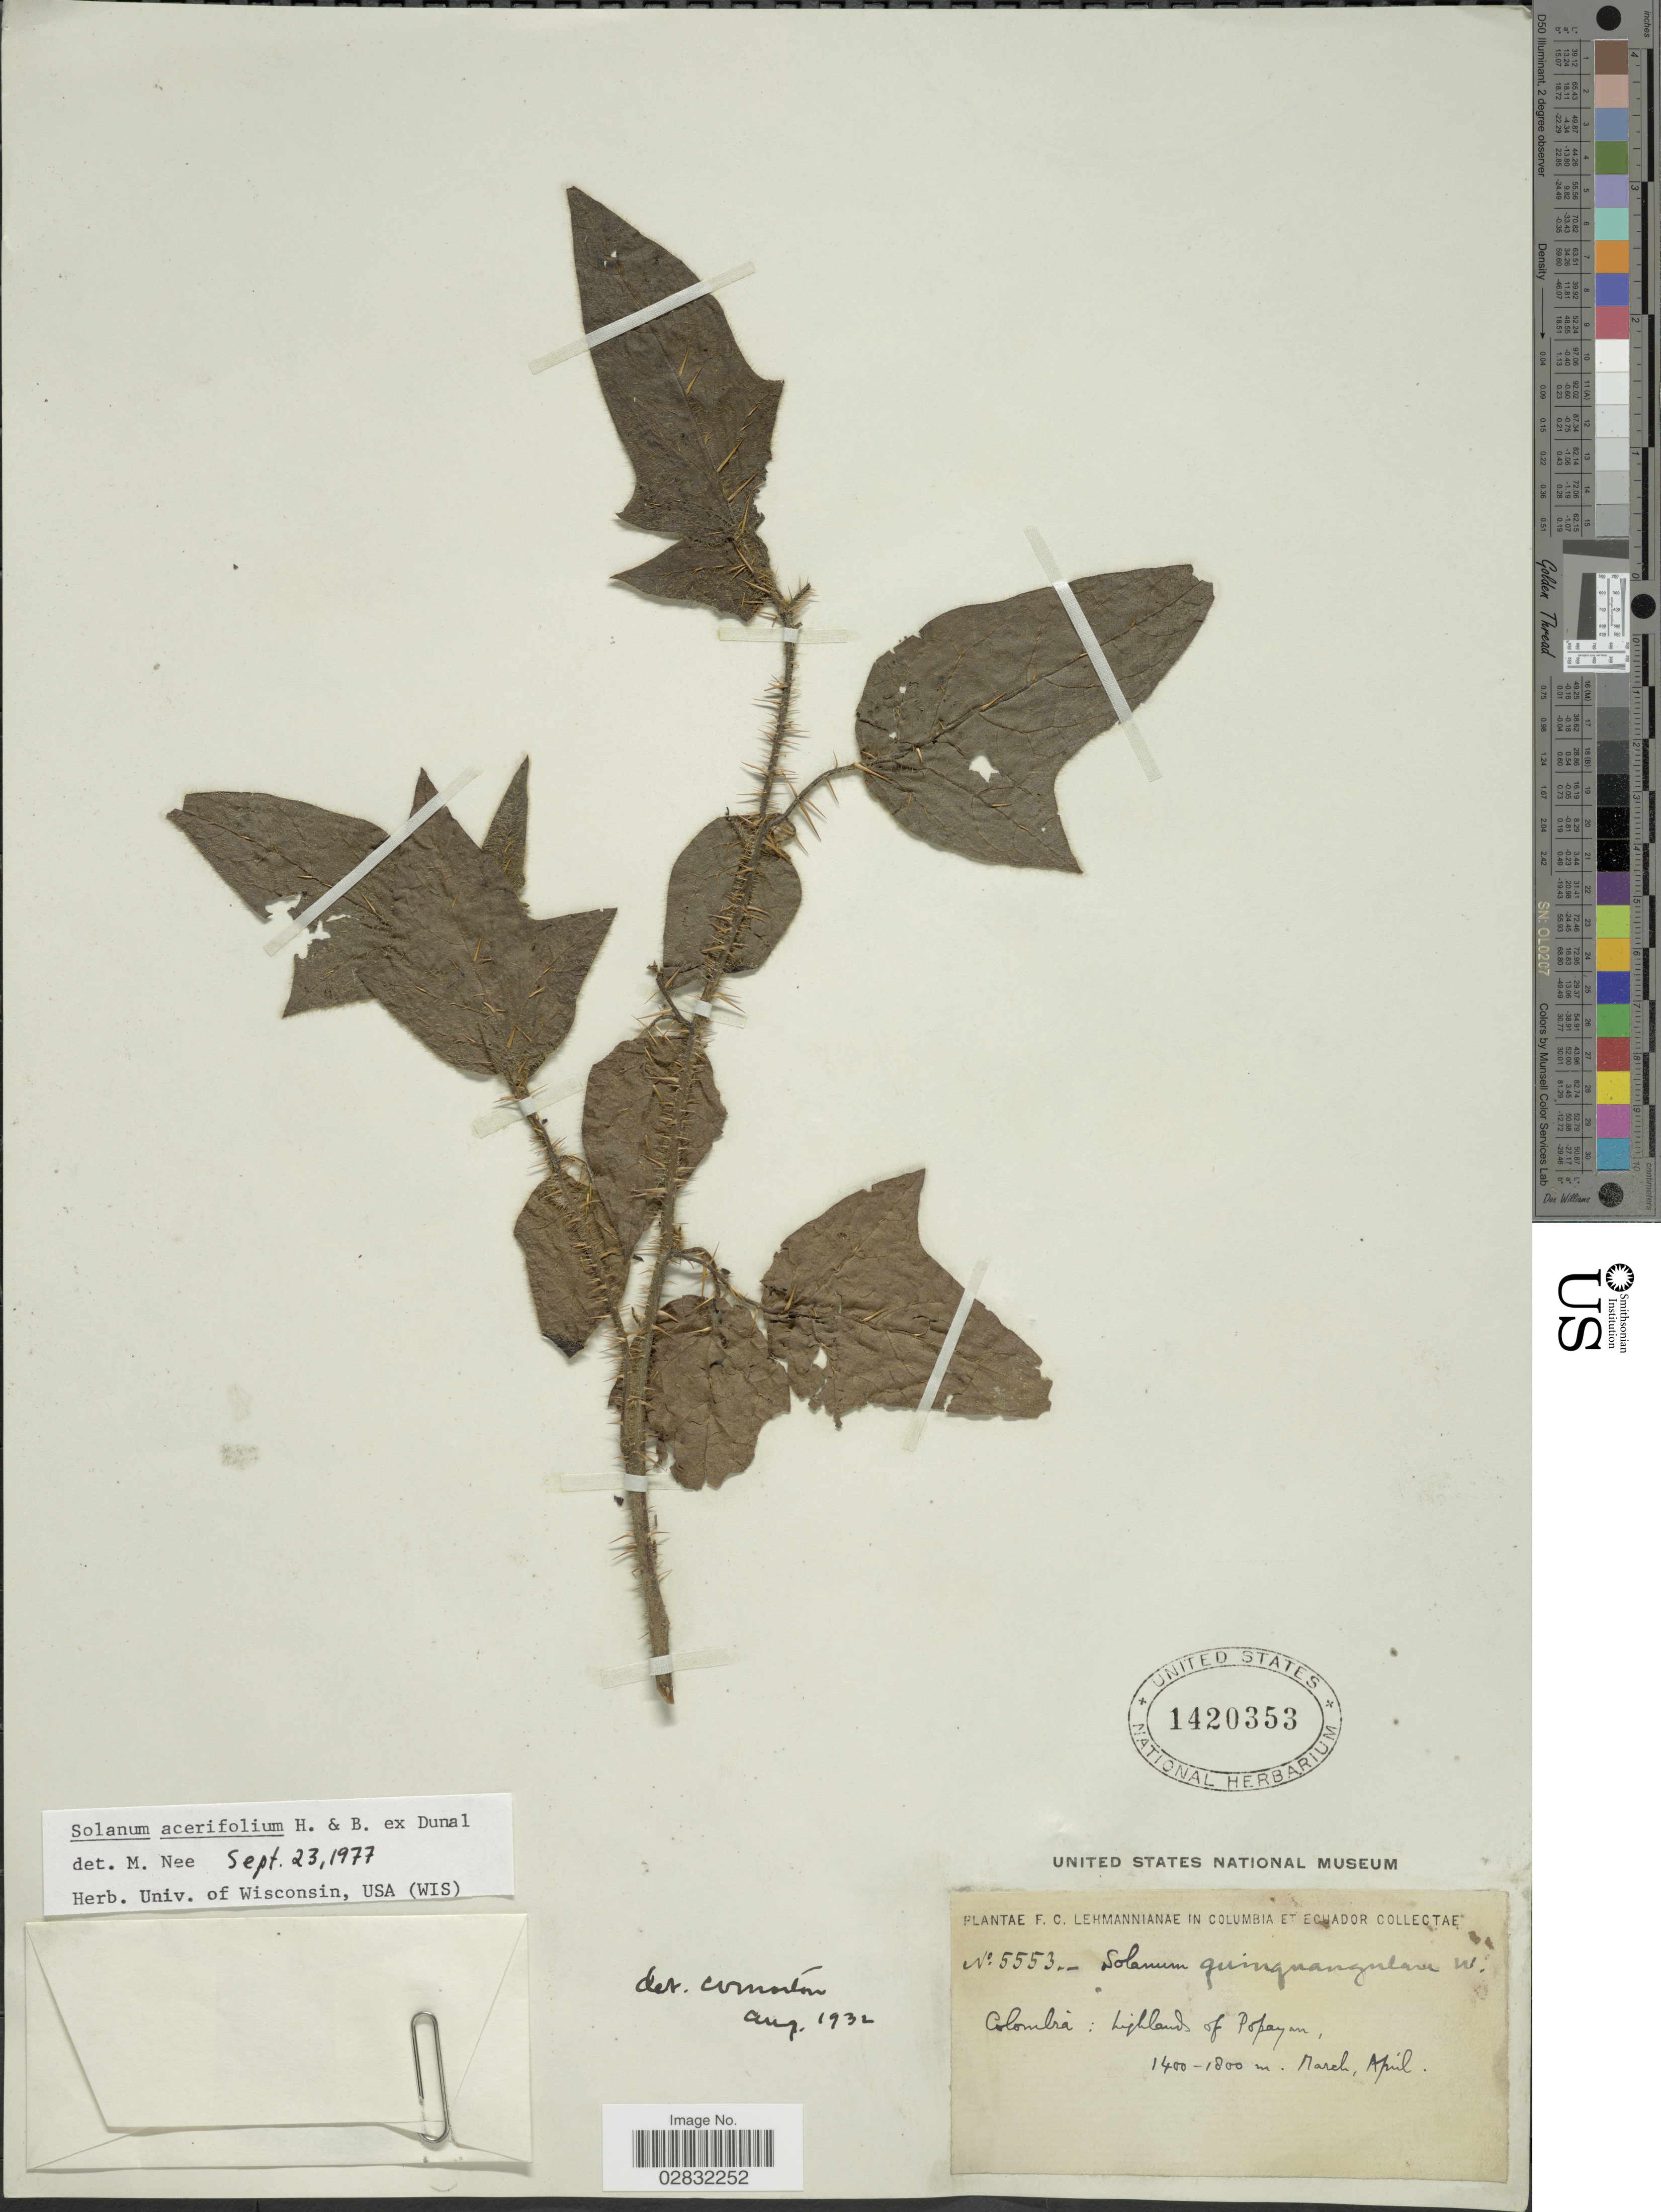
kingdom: Plantae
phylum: Tracheophyta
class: Magnoliopsida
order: Solanales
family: Solanaceae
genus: Solanum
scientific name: Solanum acerifolium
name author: Humb. & Bonpl. ex Dunal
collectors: F. C. Lehmann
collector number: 5553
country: Colombia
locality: Colombia: highlands of Popayan.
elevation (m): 1400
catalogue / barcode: US 1420353